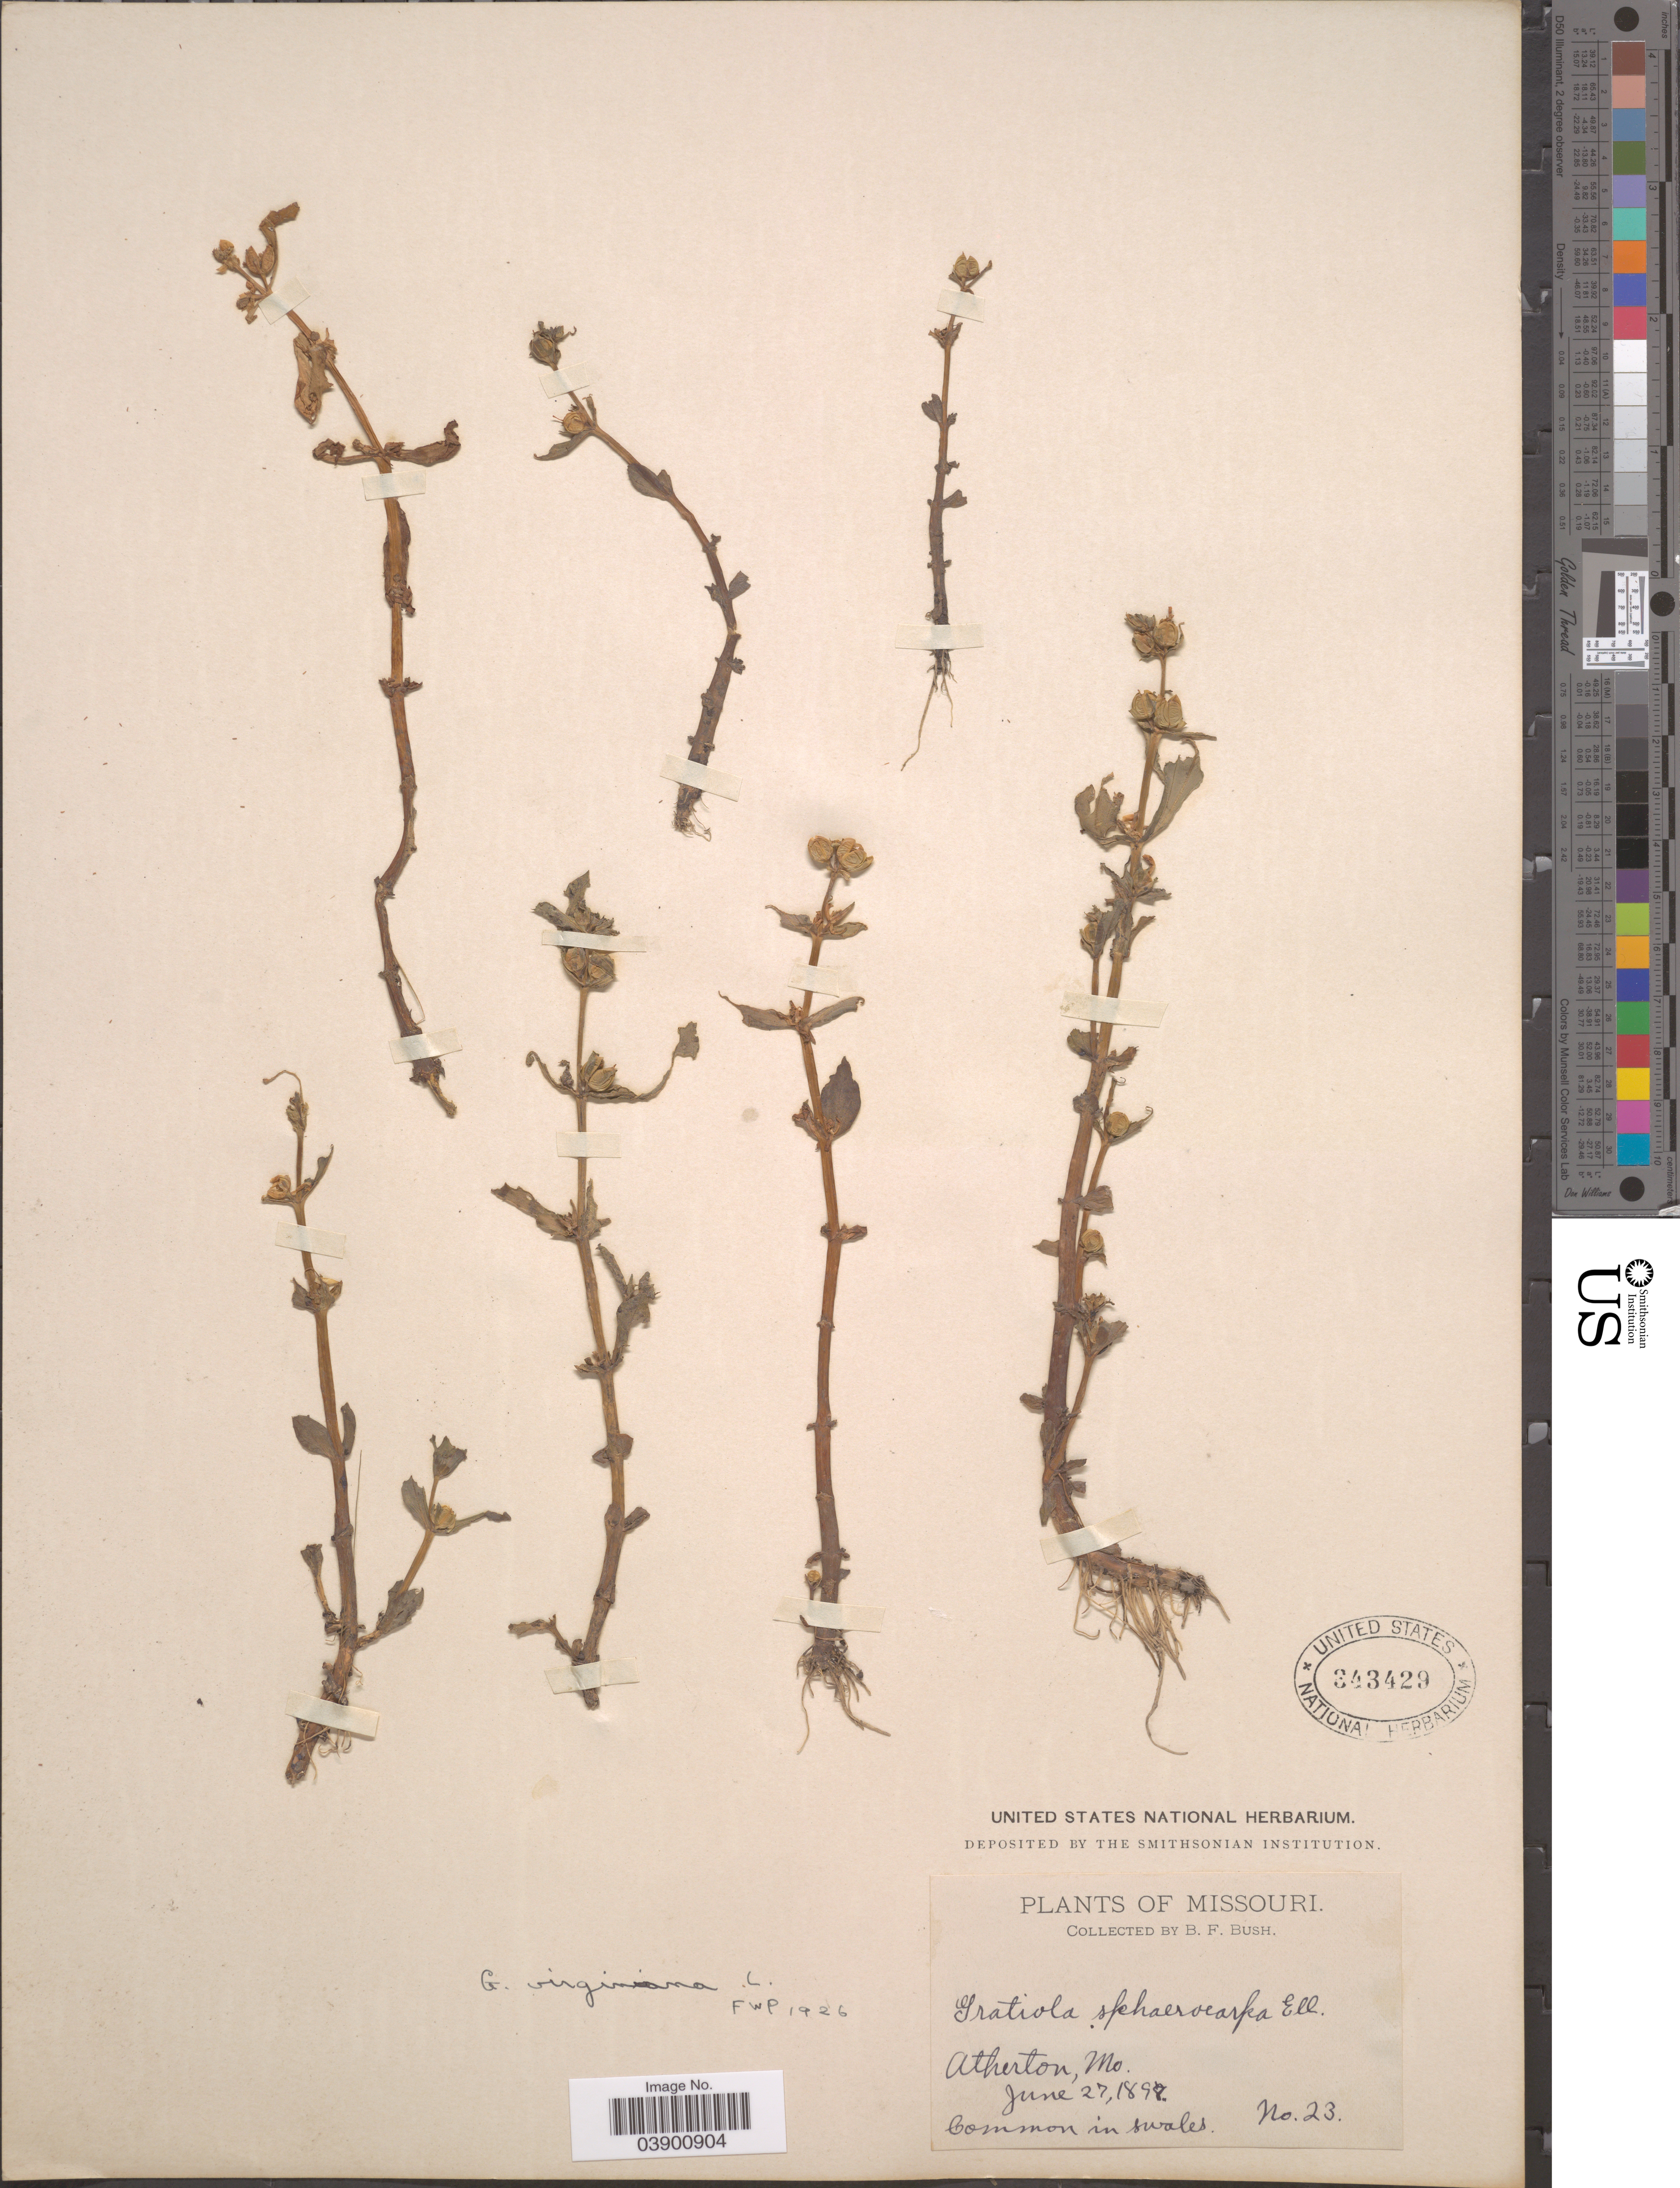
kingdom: Plantae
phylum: Tracheophyta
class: Magnoliopsida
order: Lamiales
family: Plantaginaceae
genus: Gratiola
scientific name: Gratiola virginiana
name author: L.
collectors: B. F. Bush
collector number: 23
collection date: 1898-06-27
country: United States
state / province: Missouri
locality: Atherton.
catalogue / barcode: US 343429